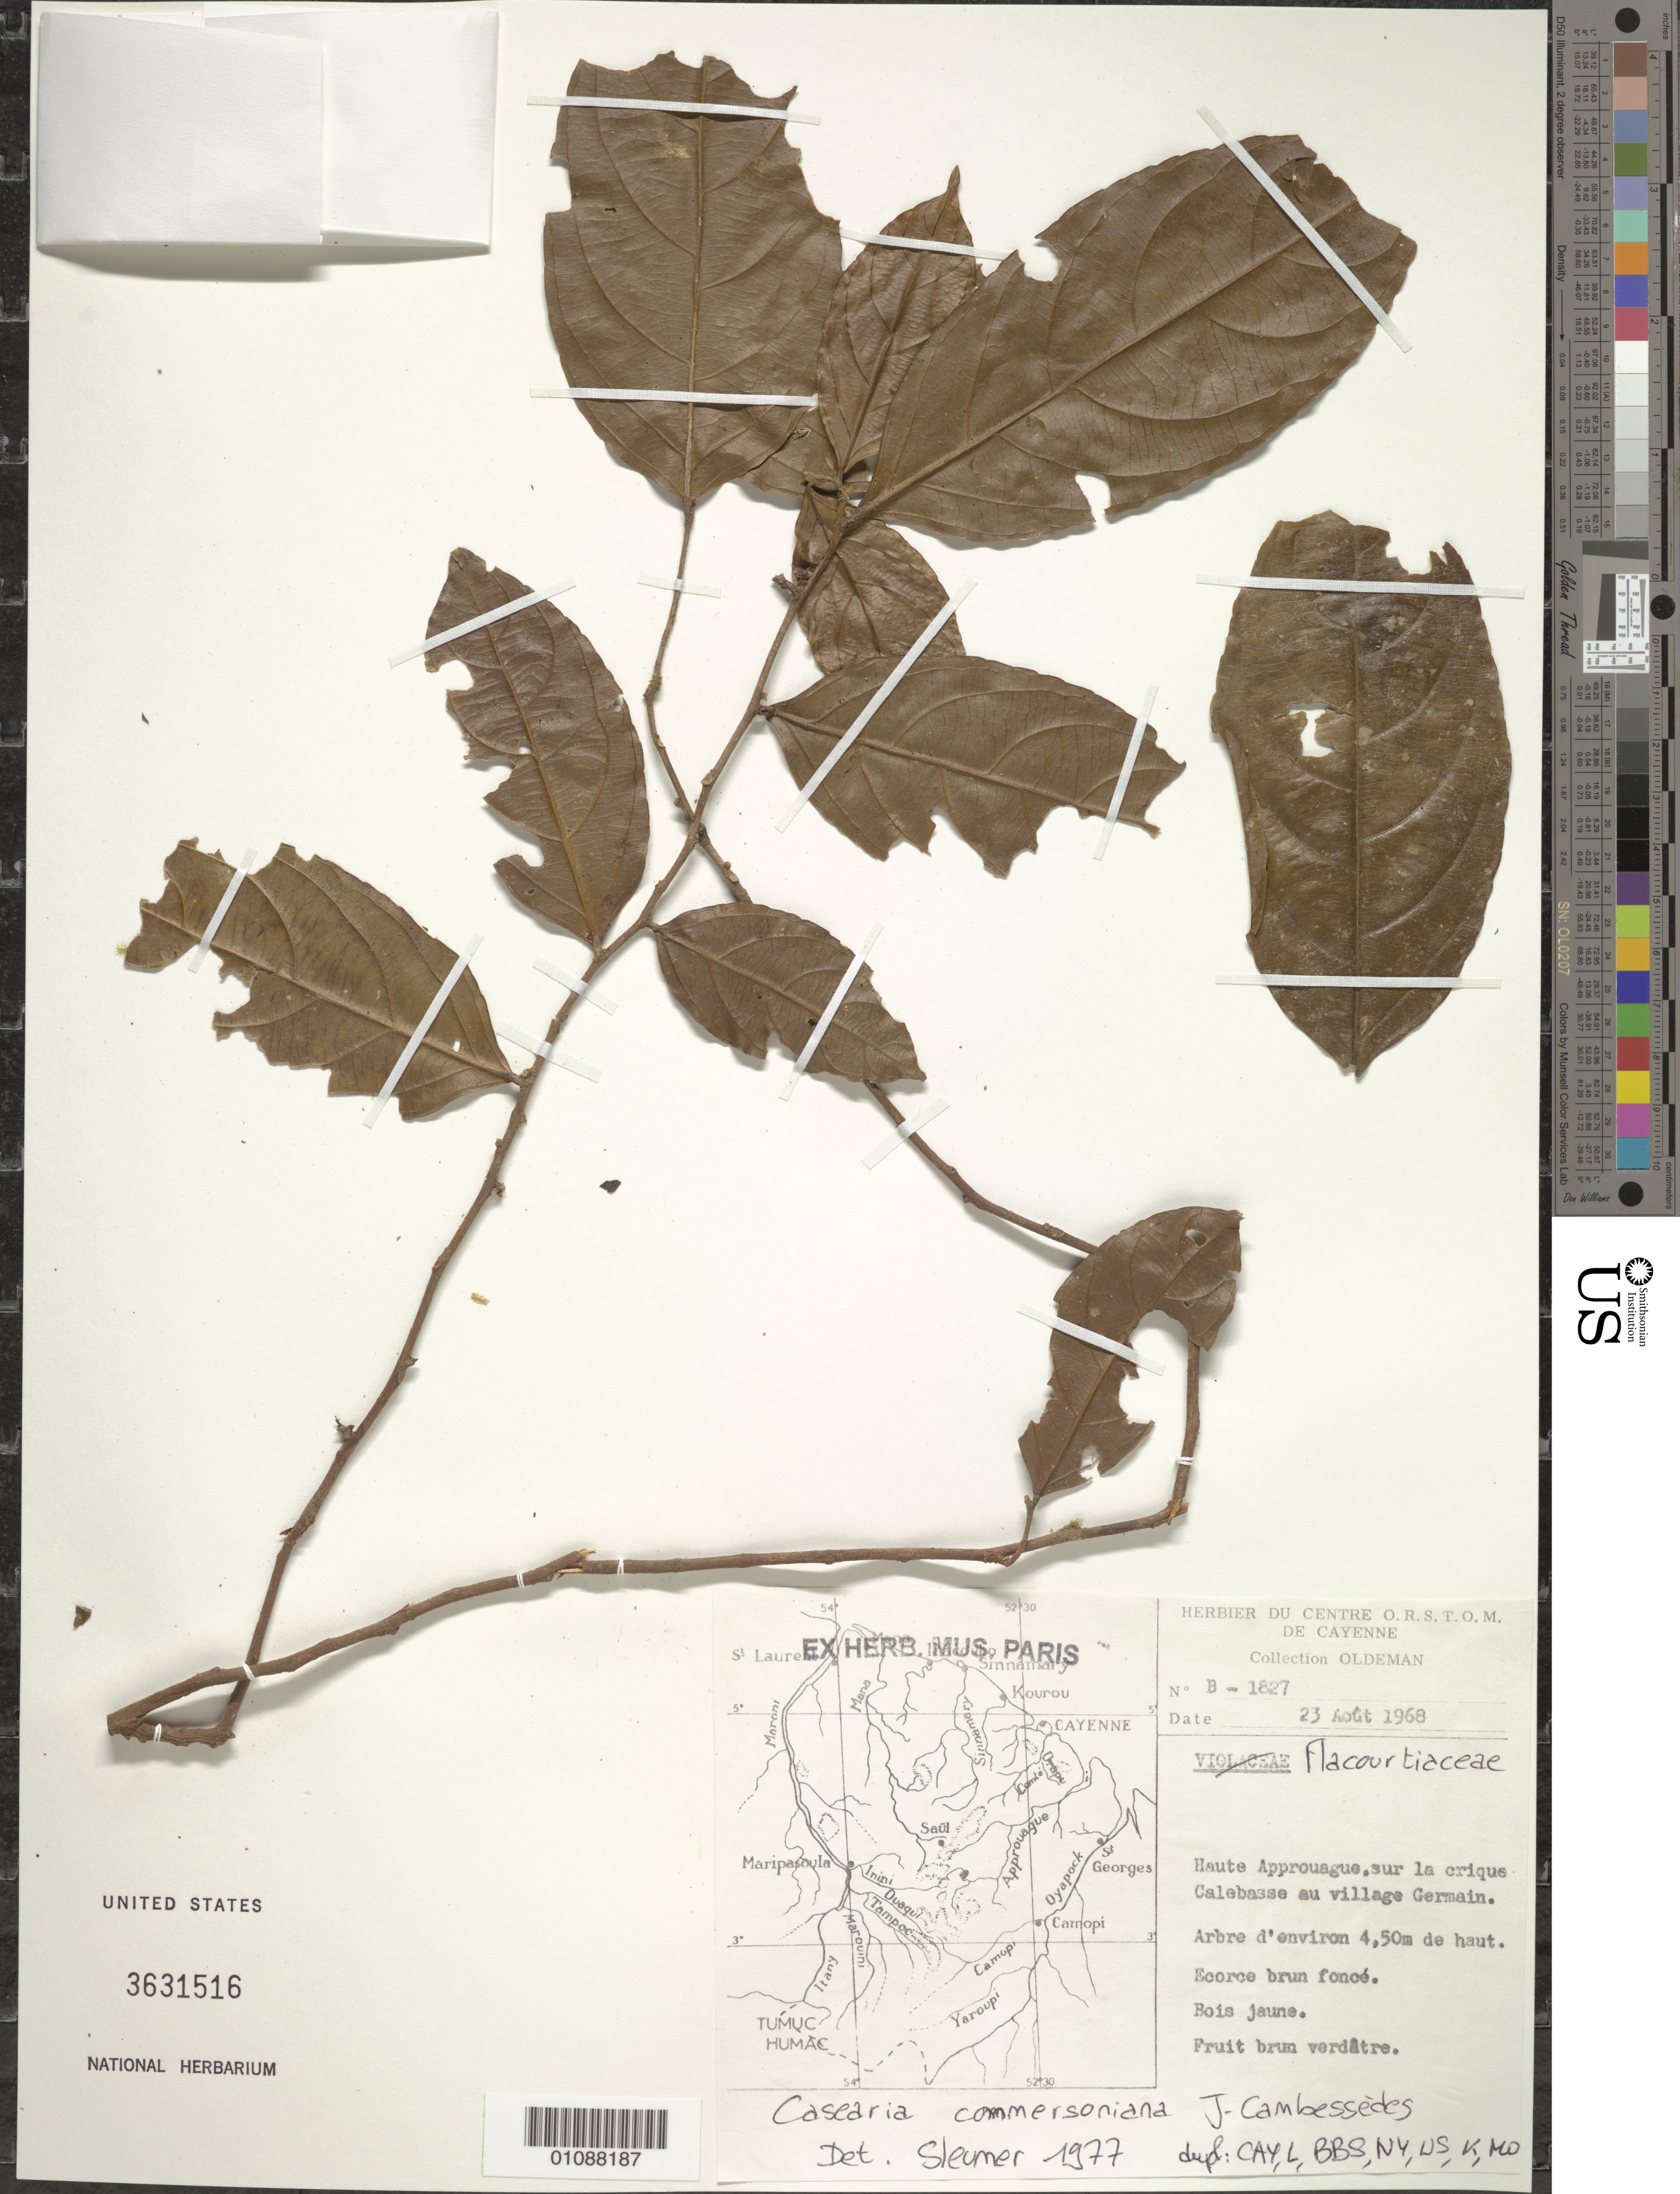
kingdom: Plantae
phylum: Tracheophyta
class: Magnoliopsida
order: Malpighiales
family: Salicaceae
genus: Piparea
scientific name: Piparea dentata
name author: Aubl.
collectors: R. Oldeman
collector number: B 1827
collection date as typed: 23-Aug-68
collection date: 1968-08-23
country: French Guiana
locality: Approuague R., sur la crique Calebasse au village Germain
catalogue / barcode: US 3631516